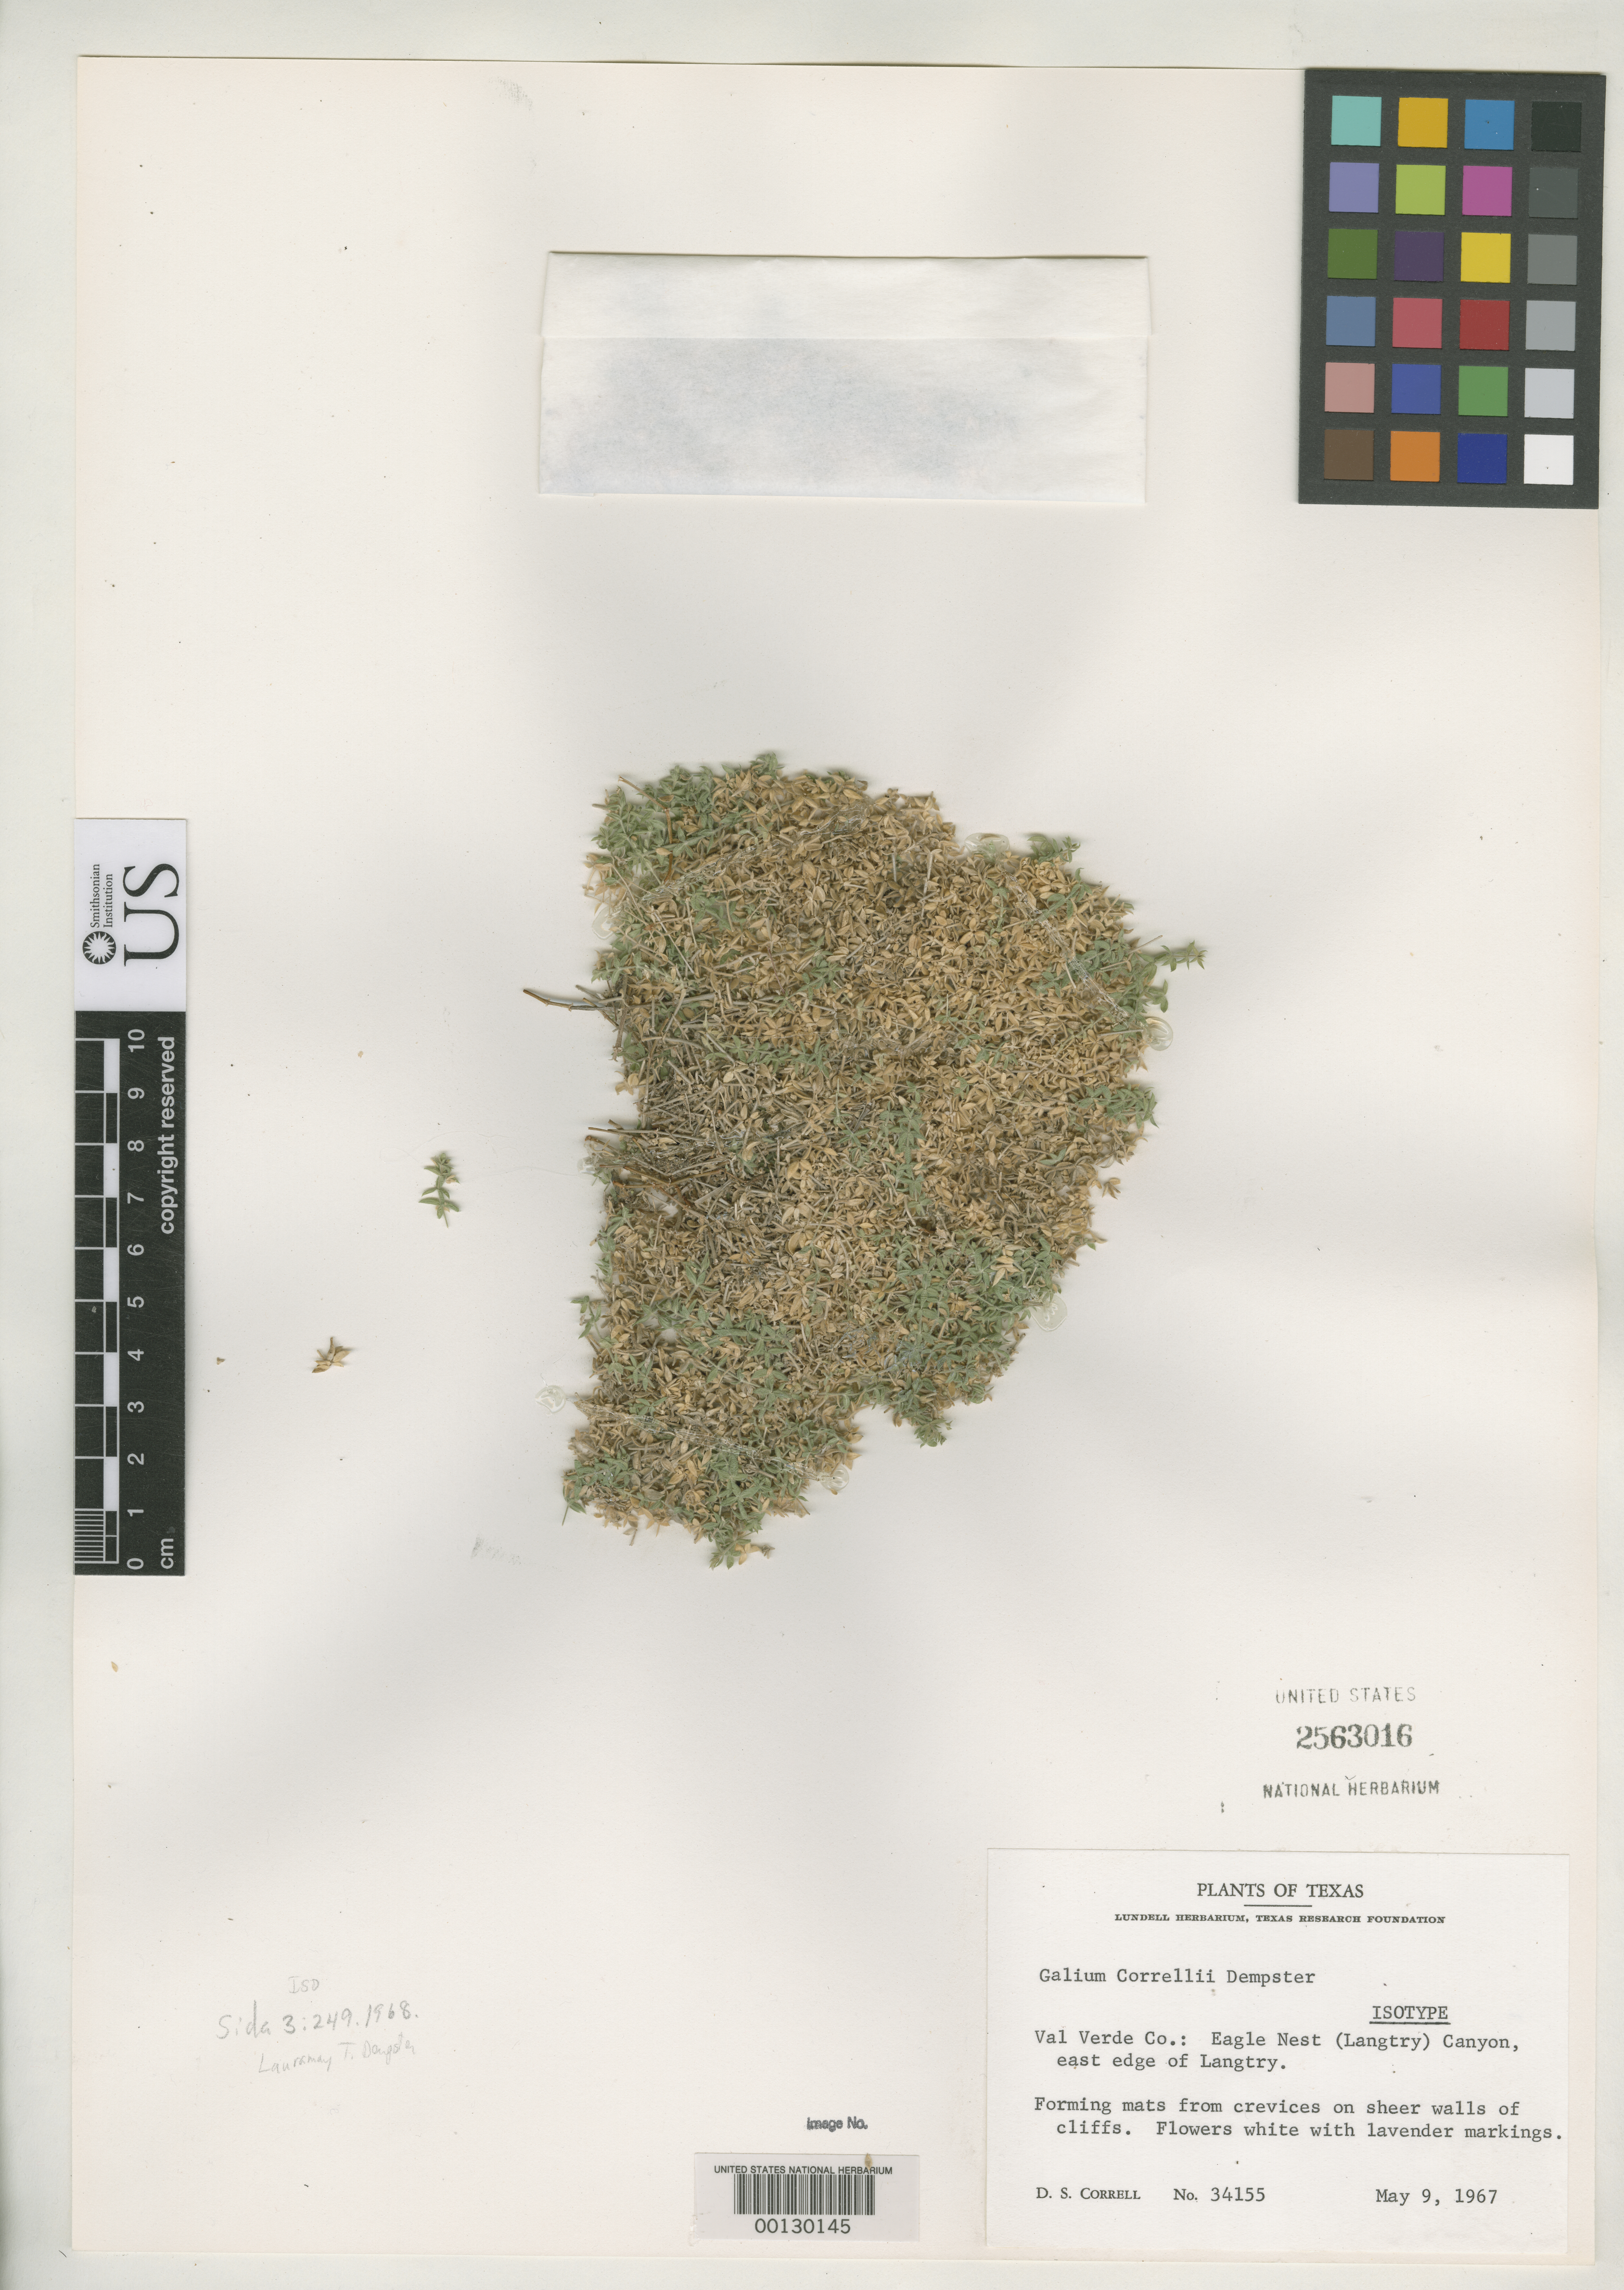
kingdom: Plantae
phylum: Tracheophyta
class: Magnoliopsida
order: Gentianales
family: Rubiaceae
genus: Galium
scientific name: Galium correllii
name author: Dempster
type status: Isotype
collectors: D. S. Correll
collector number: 34155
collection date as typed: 09 May 1967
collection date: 1967-05-09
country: United States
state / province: Texas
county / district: Val Verde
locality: Eagle Nest (Langtry) Canyon.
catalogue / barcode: US 2563016